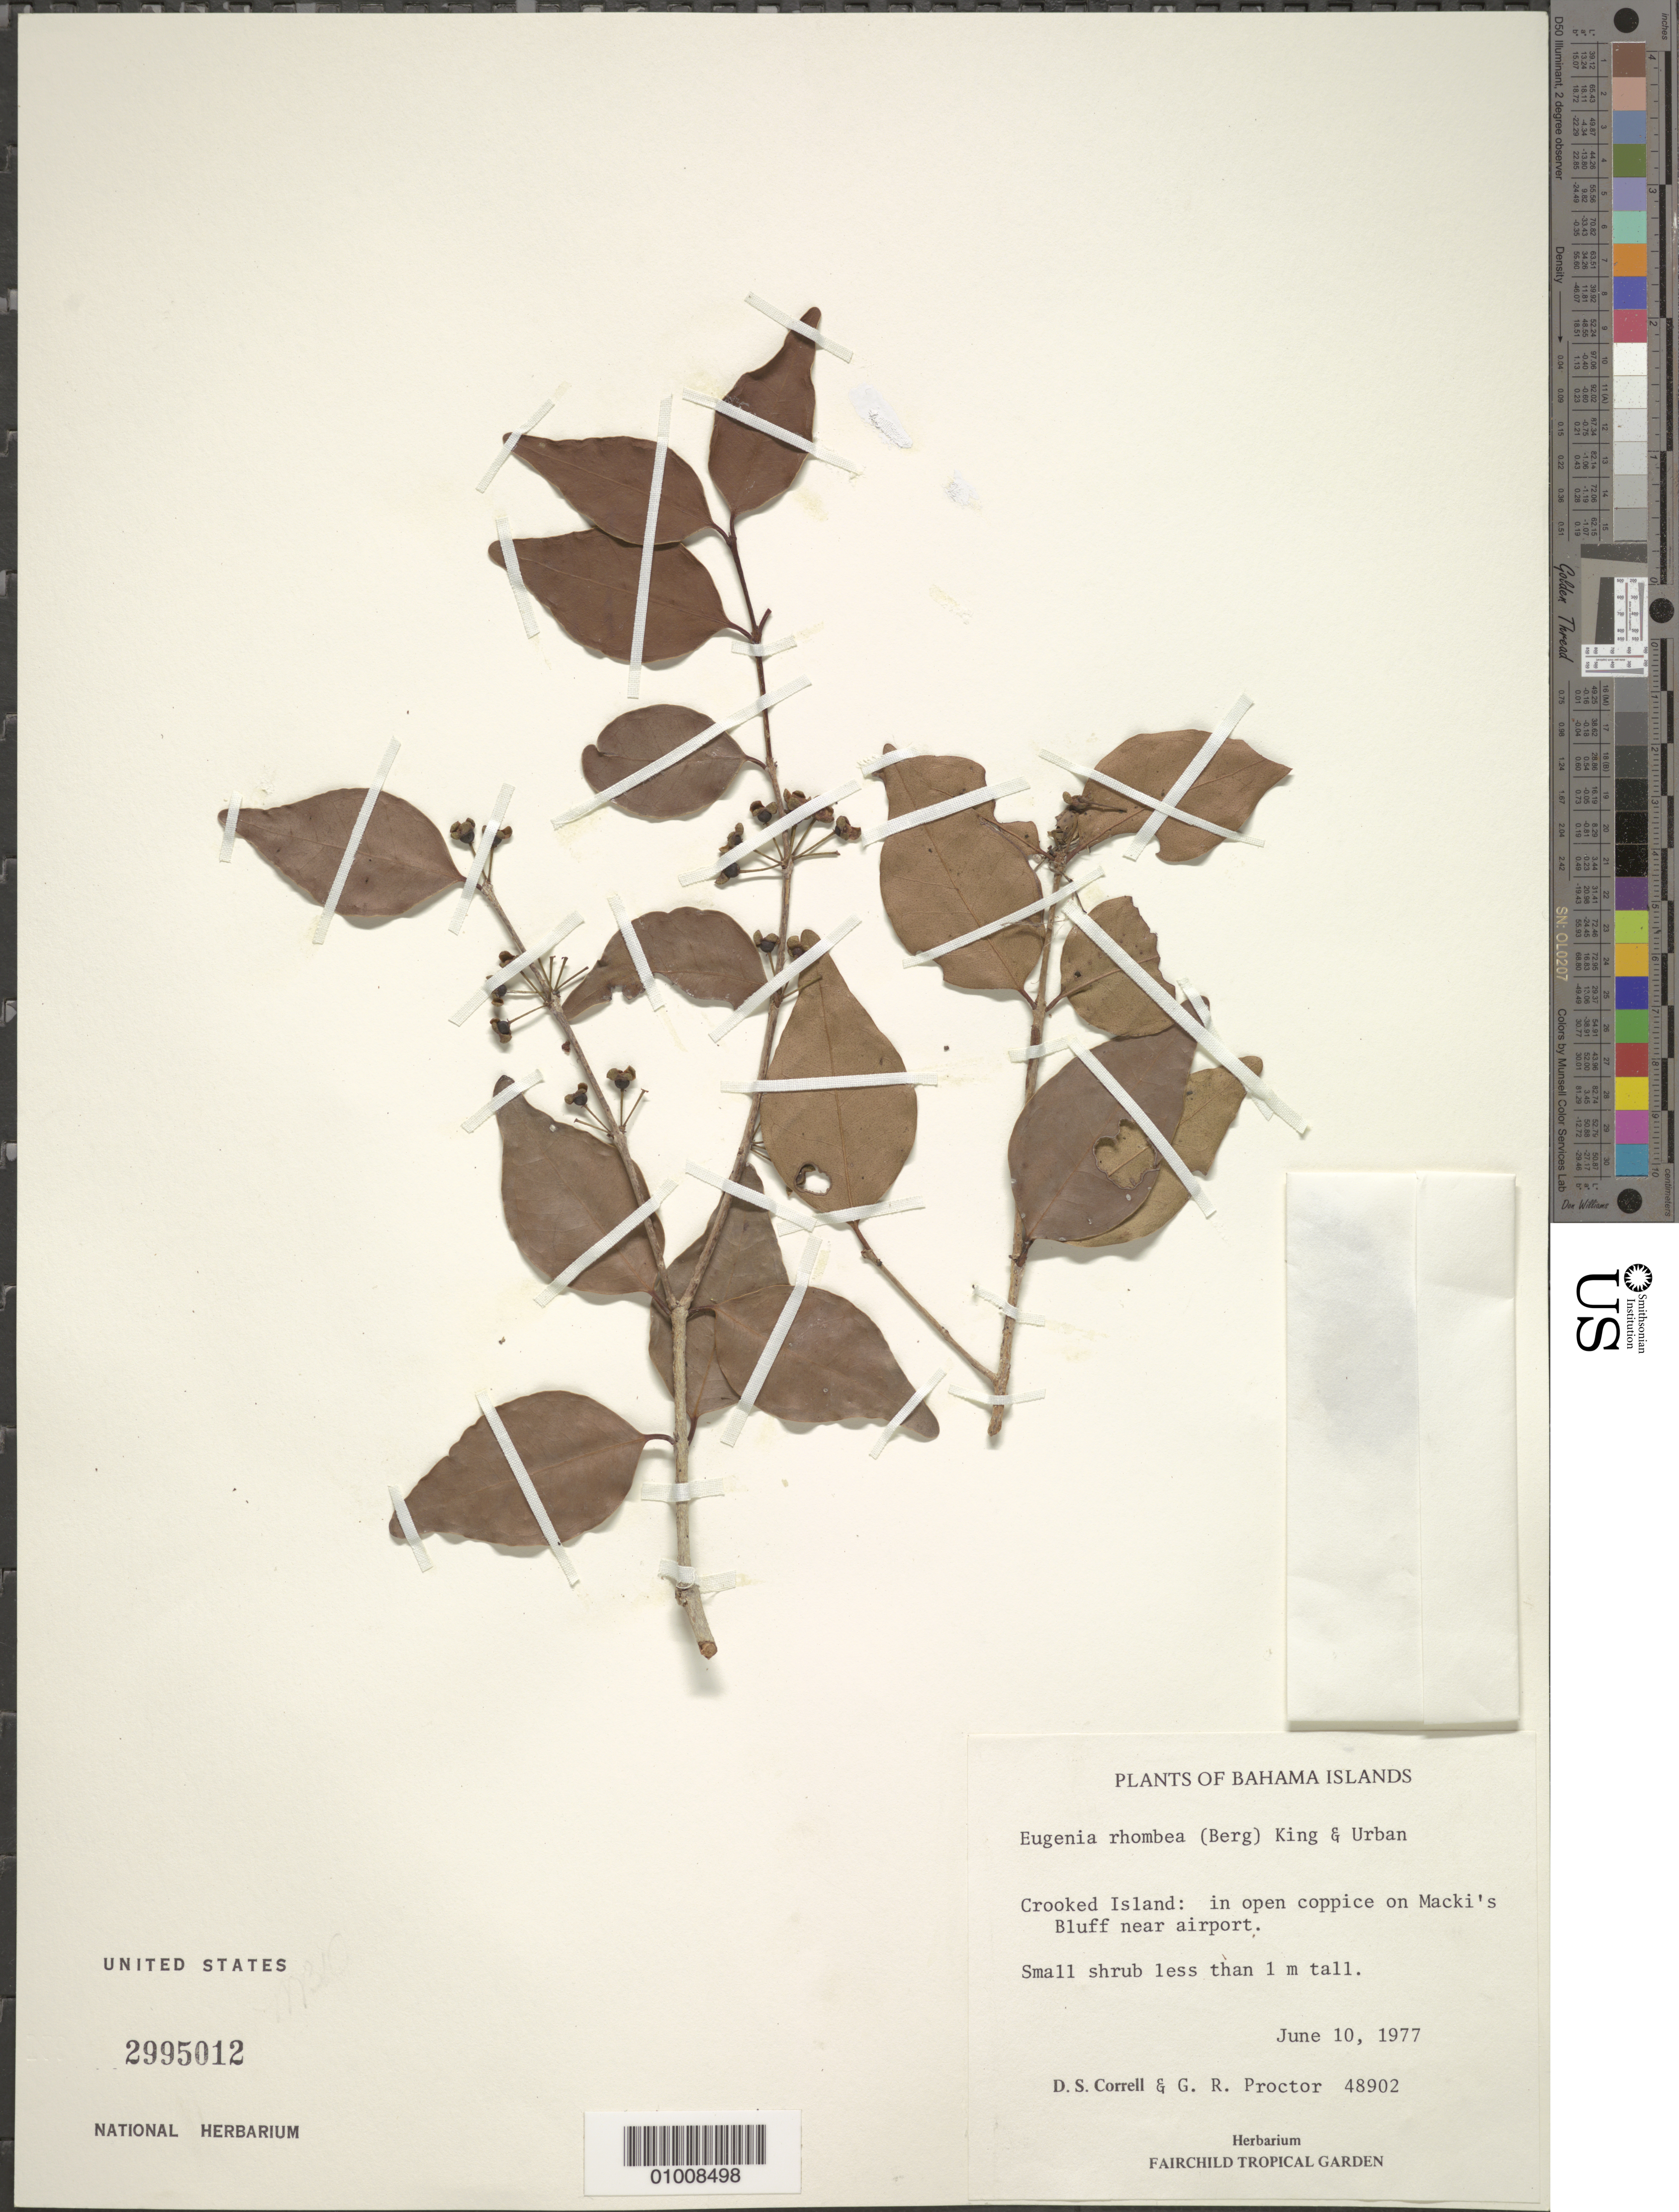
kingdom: Plantae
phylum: Tracheophyta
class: Magnoliopsida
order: Myrtales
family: Myrtaceae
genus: Eugenia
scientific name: Eugenia rhombea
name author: (O. Berg) Krug & Urb.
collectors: D. S. Correll & G. R. Proctor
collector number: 48902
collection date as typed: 10 Jun 1977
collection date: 1977-06-10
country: Bahamas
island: Crooked I.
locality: On Macki's Bluff near airport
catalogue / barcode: US 2995012